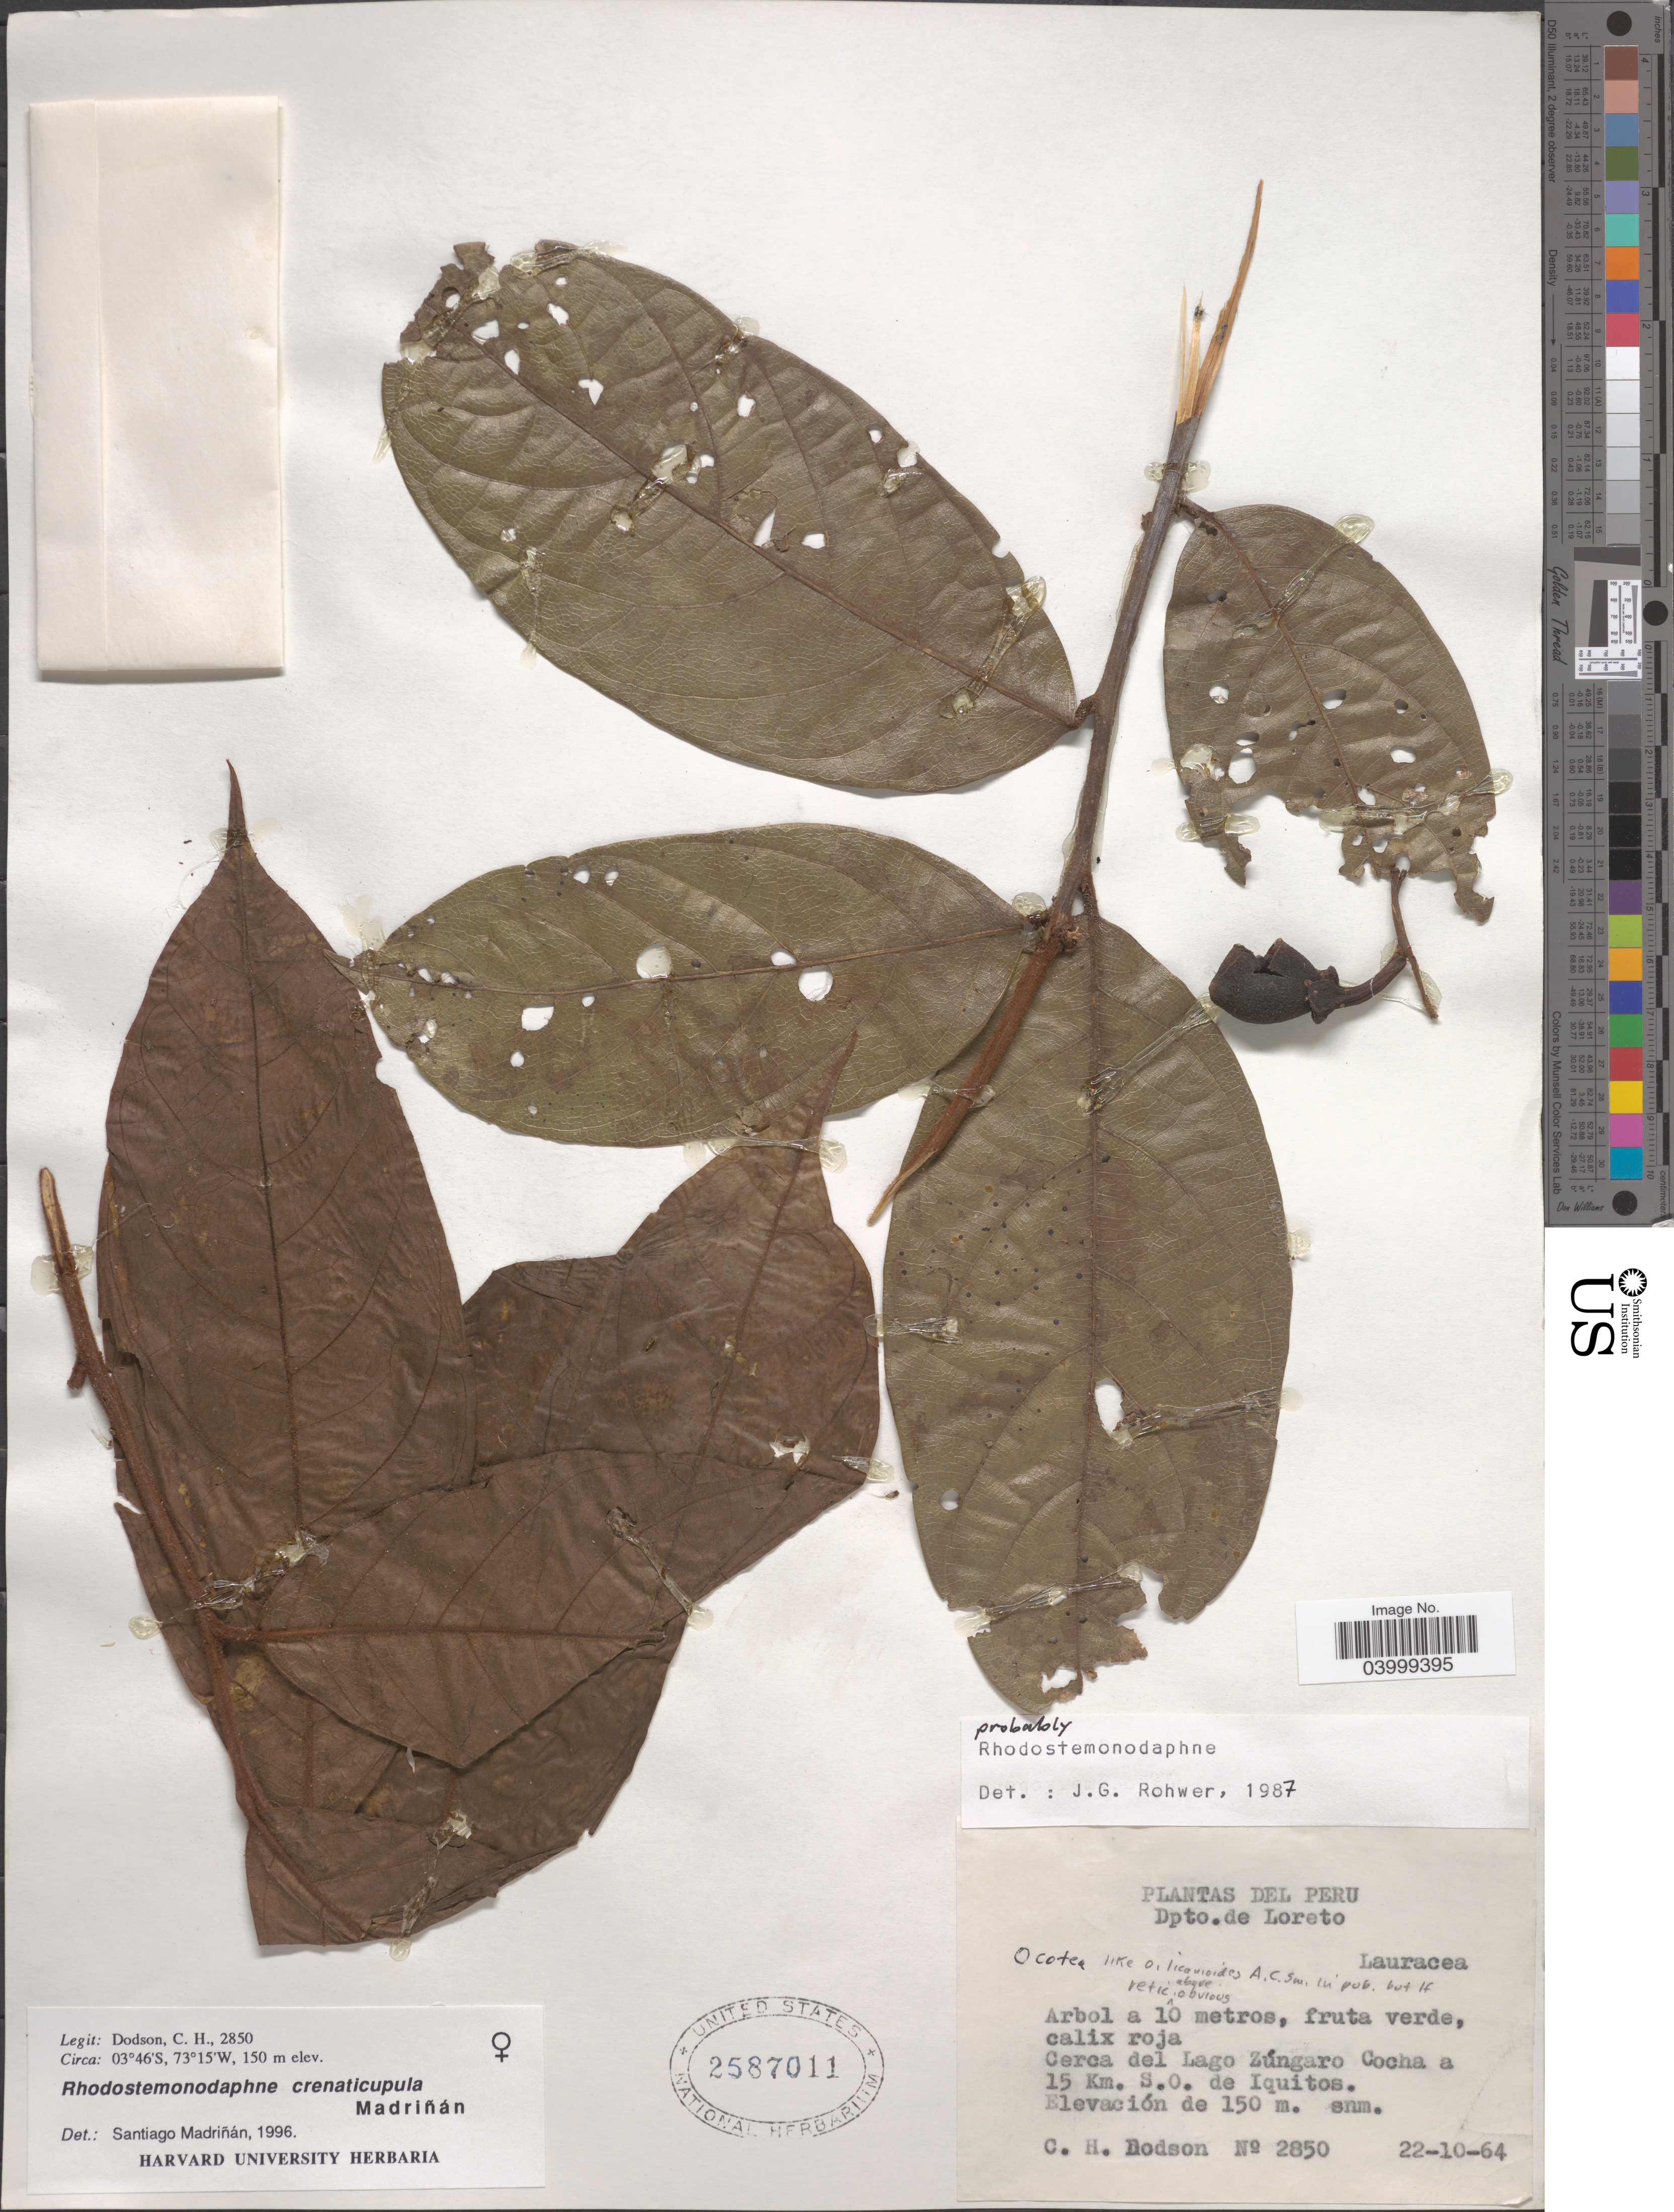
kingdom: Plantae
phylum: Tracheophyta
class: Magnoliopsida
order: Laurales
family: Lauraceae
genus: Rhodostemonodaphne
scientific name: Rhodostemonodaphne crenaticupula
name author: Madriñán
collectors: C. H. Dodson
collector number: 2850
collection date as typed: Transcribed d/m/y: 22/10/64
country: Peru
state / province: Loreto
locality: Dpto. de Loreto. Cerca del Lago Zúngaro Cocha a 15 Km. S.O de Iquitos.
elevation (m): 150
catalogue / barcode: US 2587011